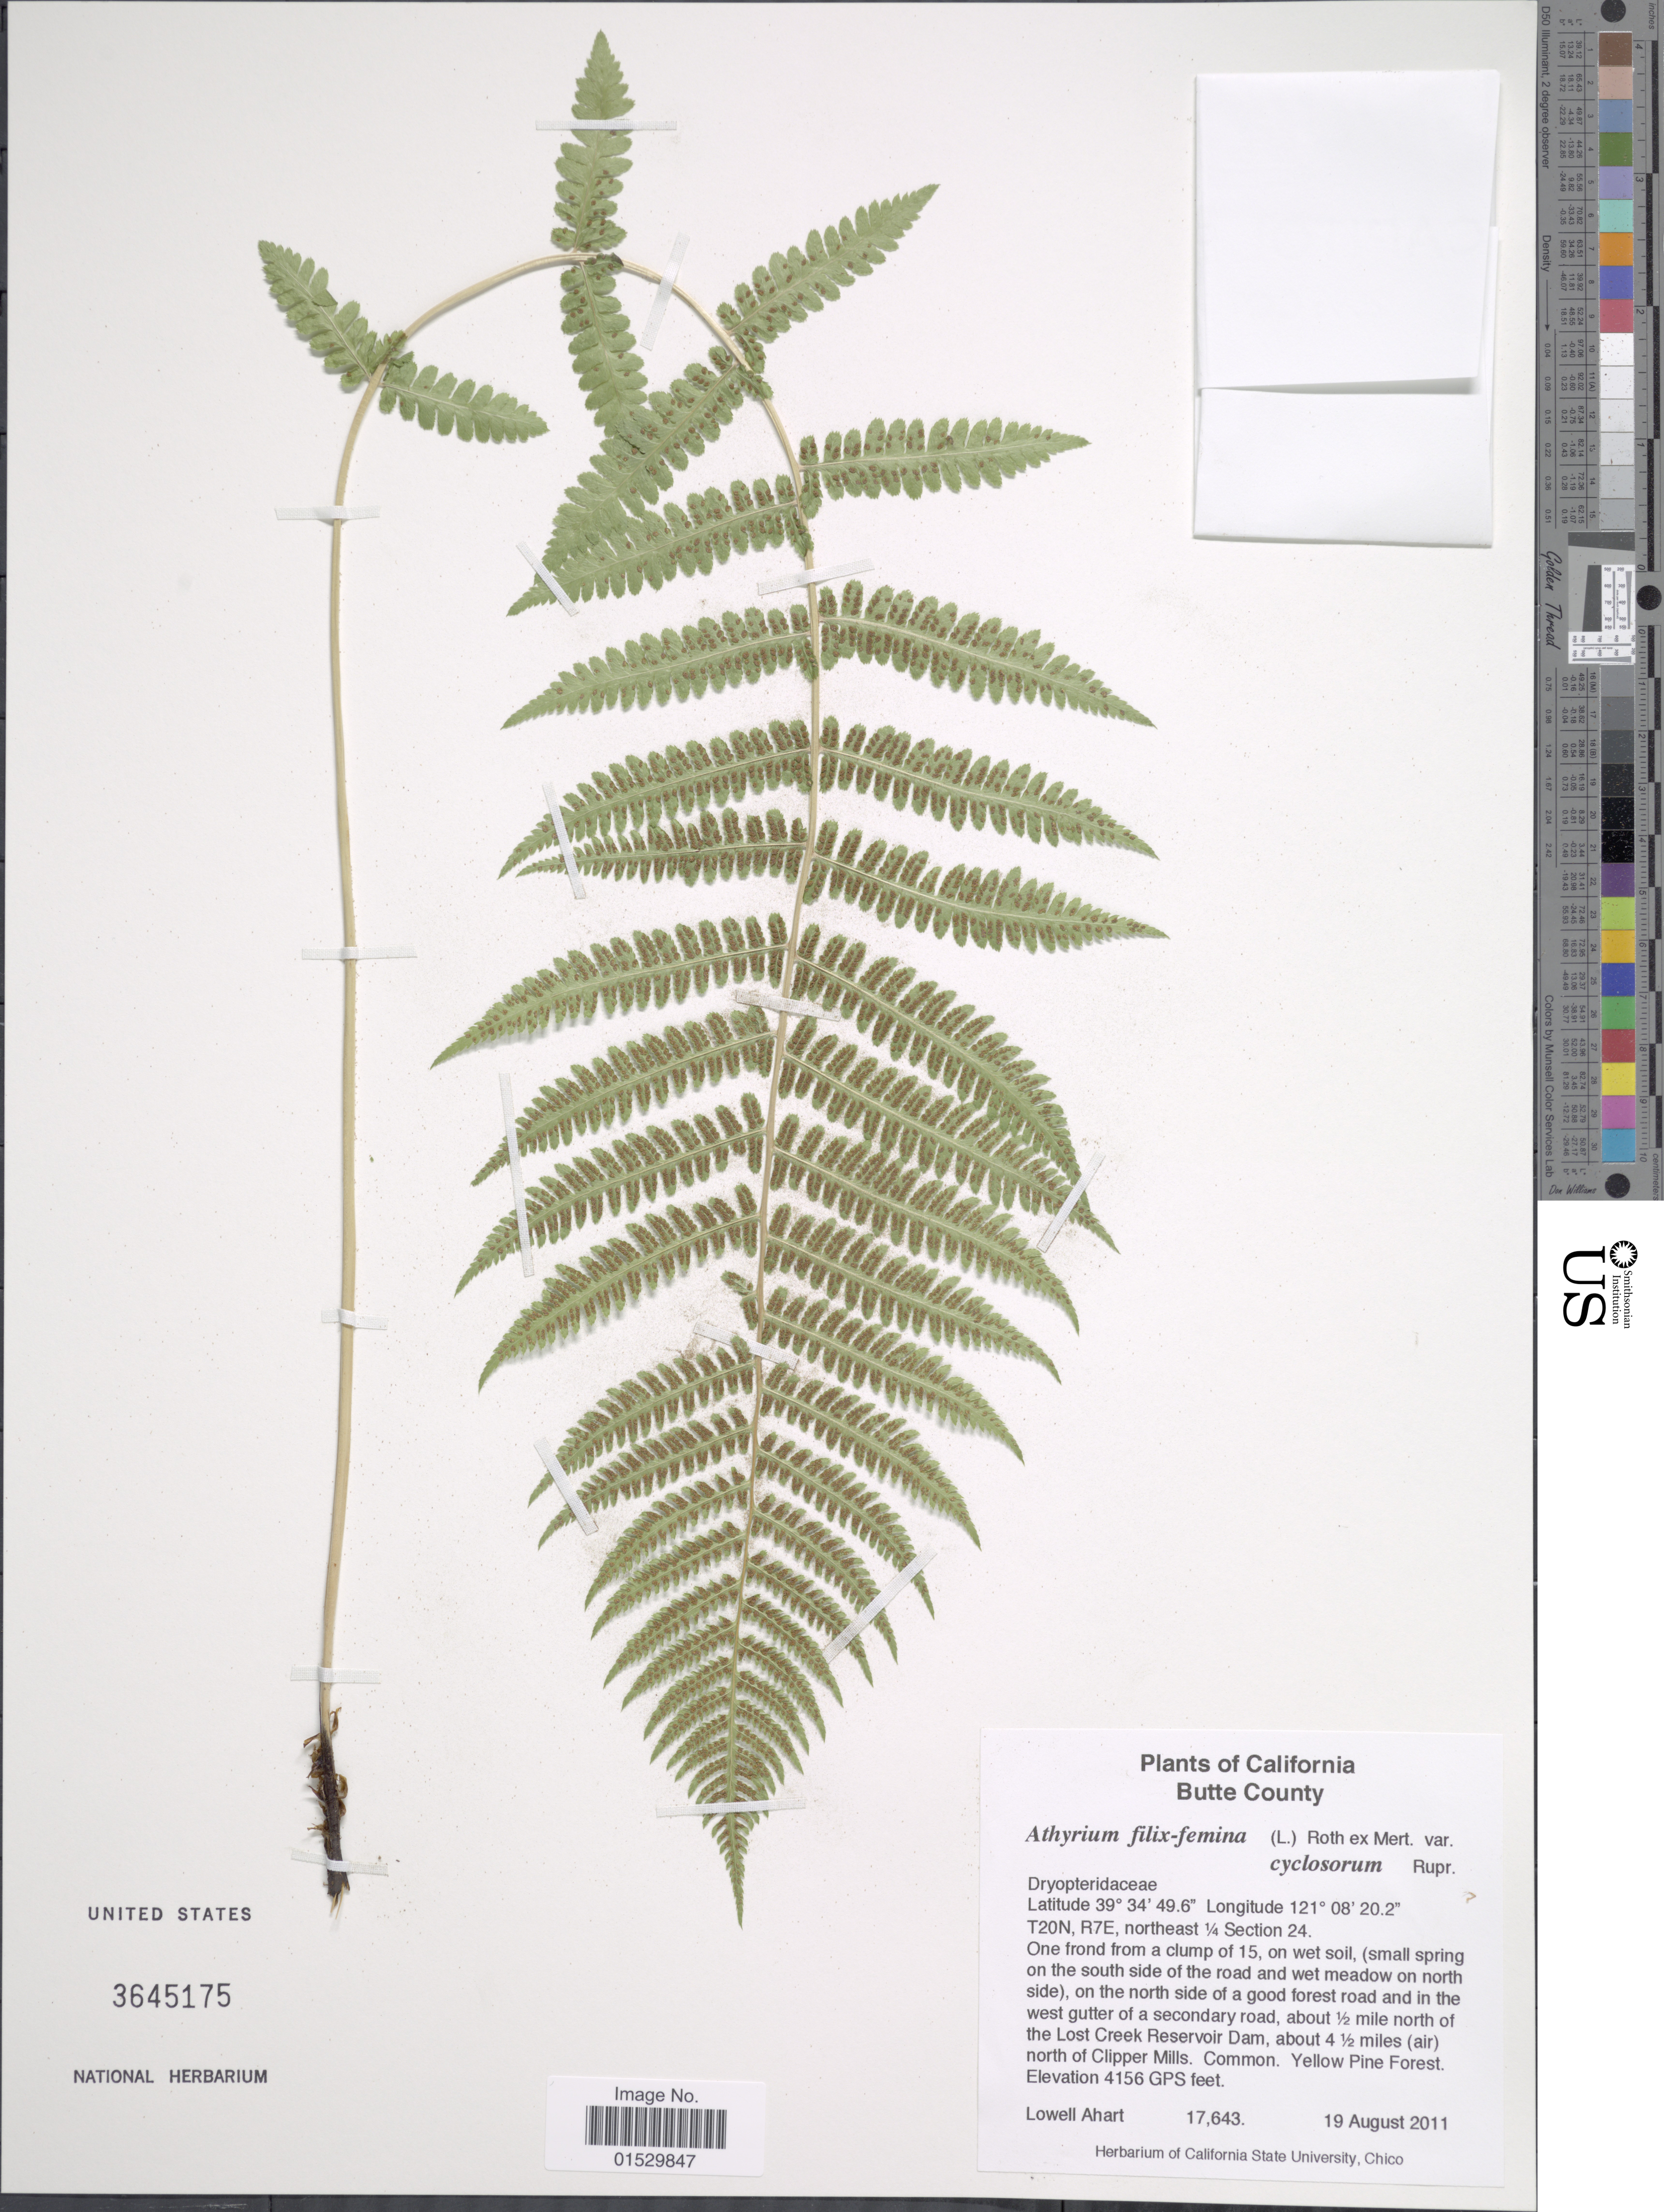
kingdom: Plantae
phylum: Tracheophyta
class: Polypodiopsida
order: Polypodiales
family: Athyriaceae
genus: Athyrium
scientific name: Athyrium filix-femina subsp. cyclosorum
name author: (Rupr.) C. Chr.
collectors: L. Ahart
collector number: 17.643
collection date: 2011-08-19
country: United States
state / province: California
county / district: Butte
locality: Butte County, T20N, R7E, northeast ¼ section 24, One frond from a clump of 15, on wet soil (small spring on the south side of the road and wet meadow on north side), on the north side of a good forest and in the west gutter of a secondary road, about ½ mile north of the Lost Creek Reservoir Dam, about 4 ½ miles (air) north of Clipper Mills. common. Yellow Pine Forest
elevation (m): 1267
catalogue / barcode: US 3645175